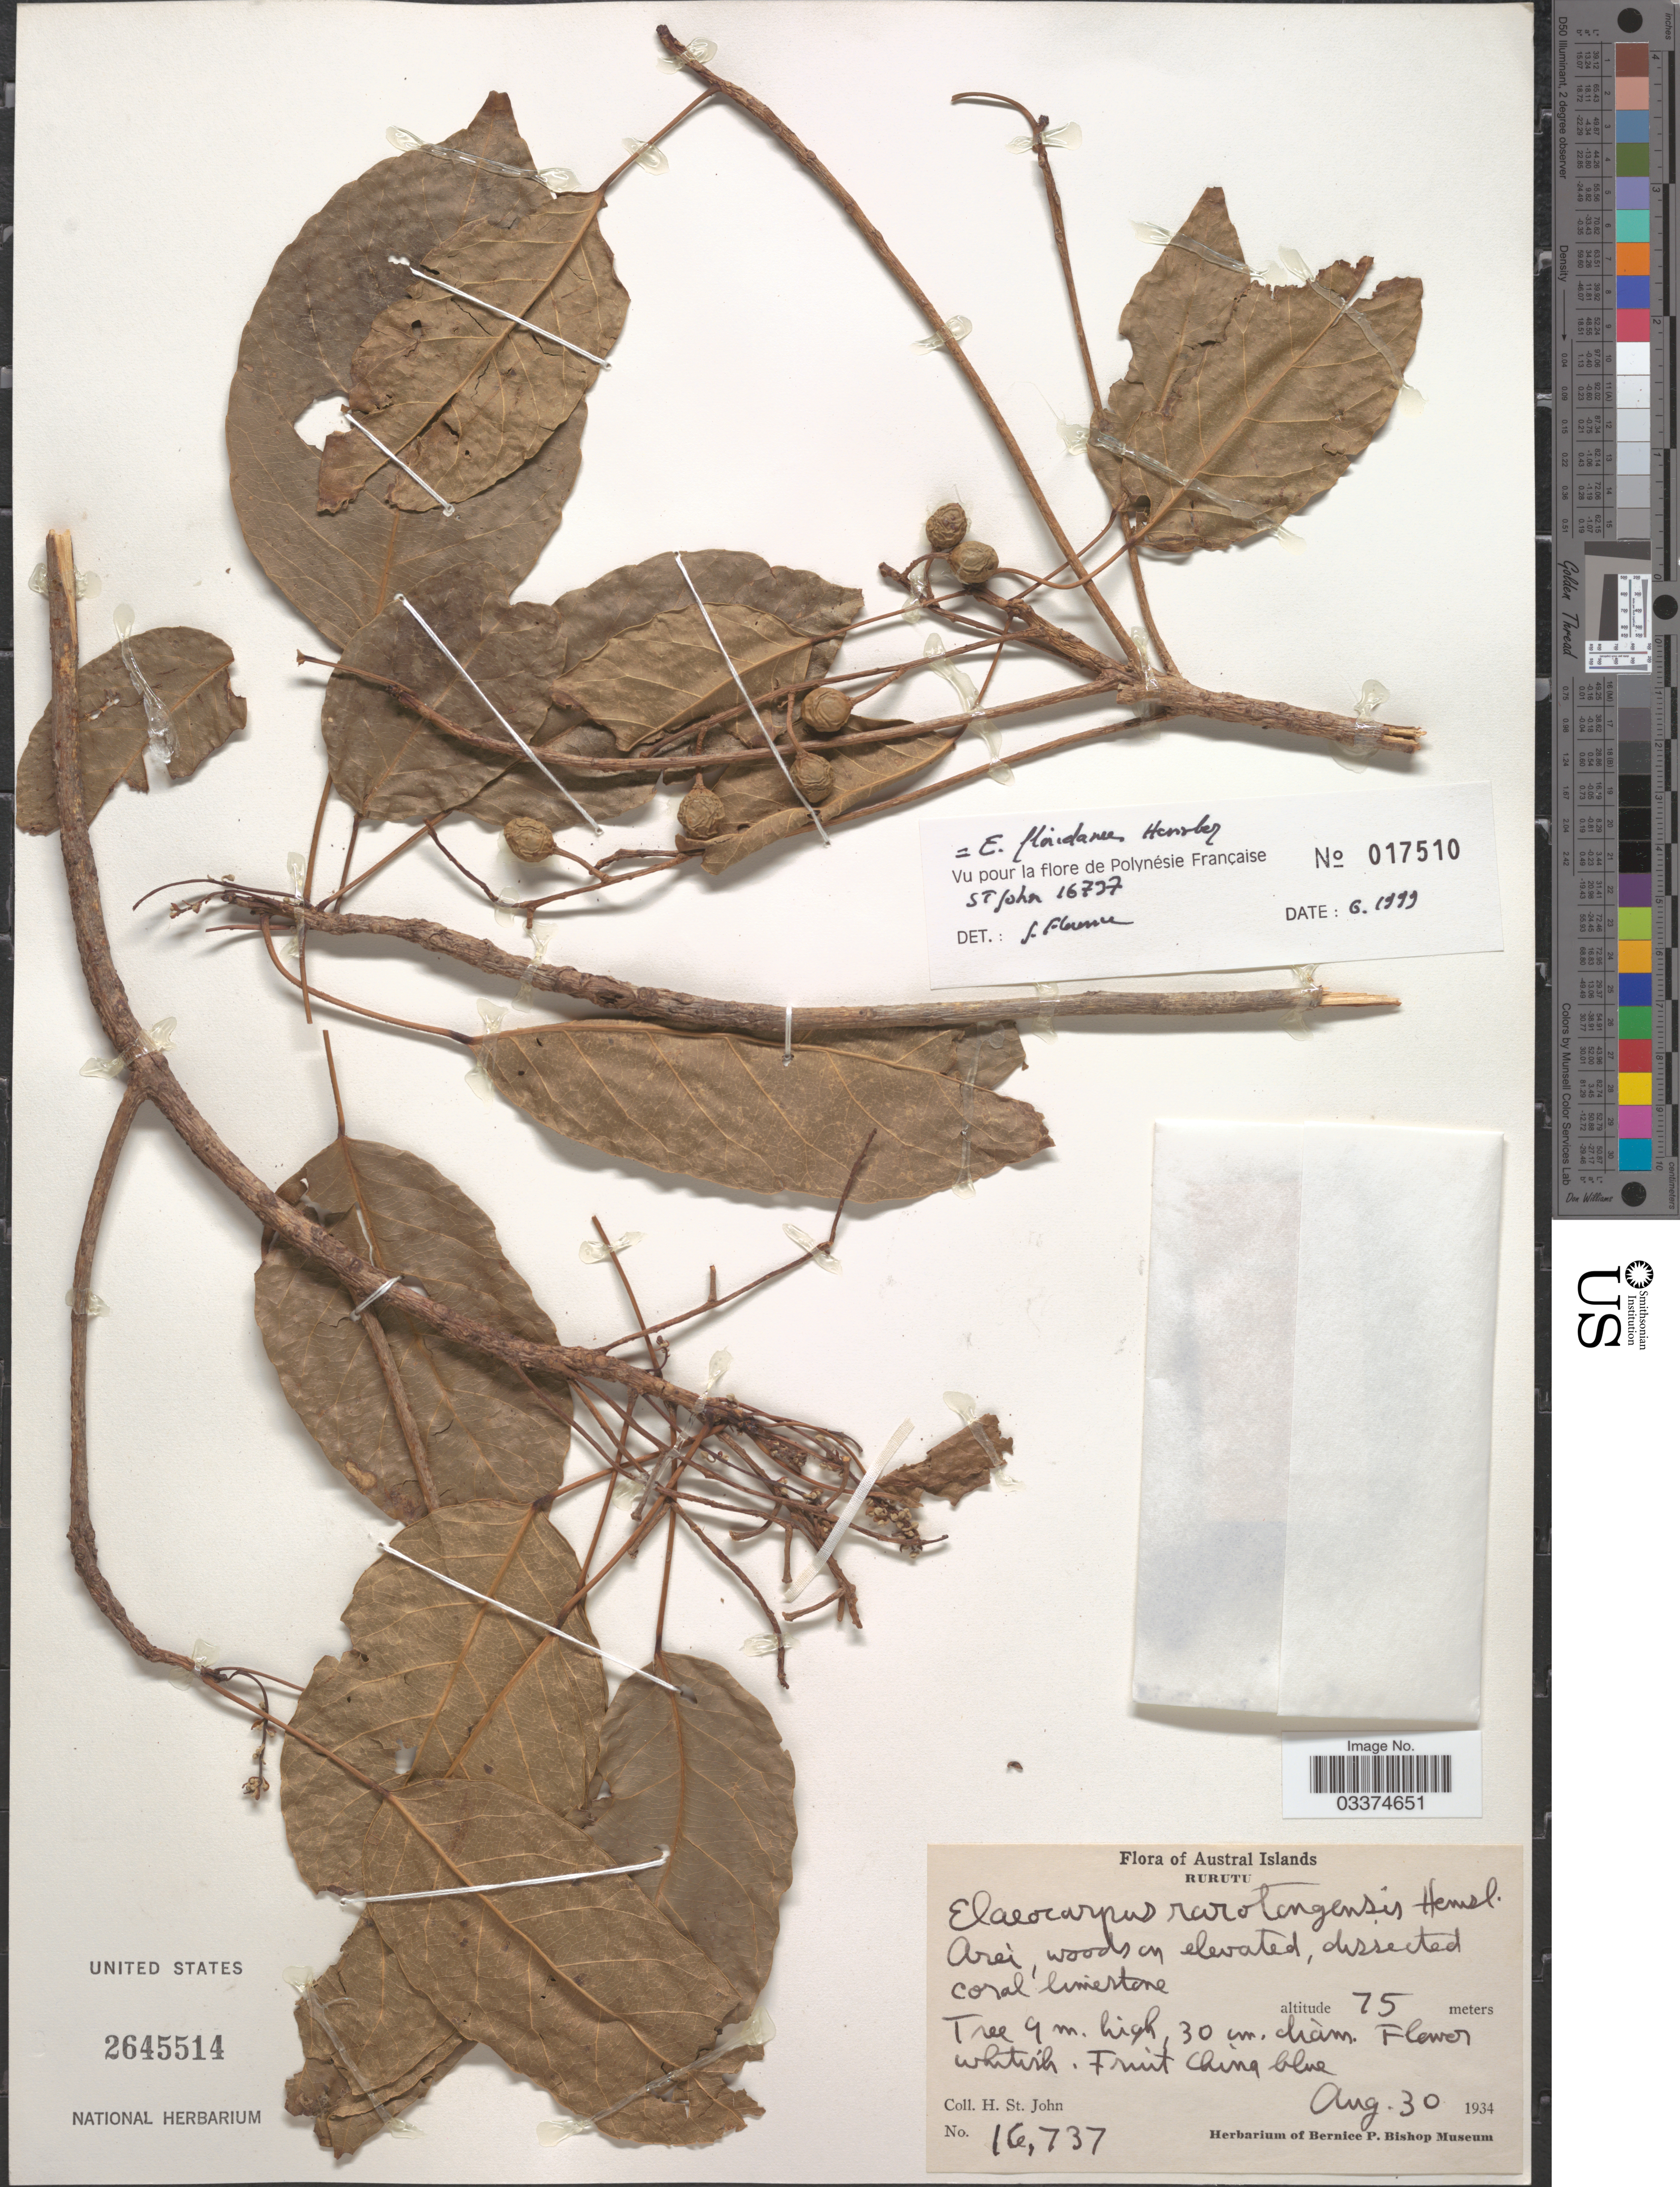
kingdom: Plantae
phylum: Tracheophyta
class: Magnoliopsida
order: Oxalidales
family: Elaeocarpaceae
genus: Elaeocarpus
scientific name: Elaeocarpus rarotongensis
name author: Hemsl.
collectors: H. St. John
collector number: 16737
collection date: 1934-08-30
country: French Polynesia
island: Rurutu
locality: Austral Islands, Rurutu.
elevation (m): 75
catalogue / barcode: US 2645514